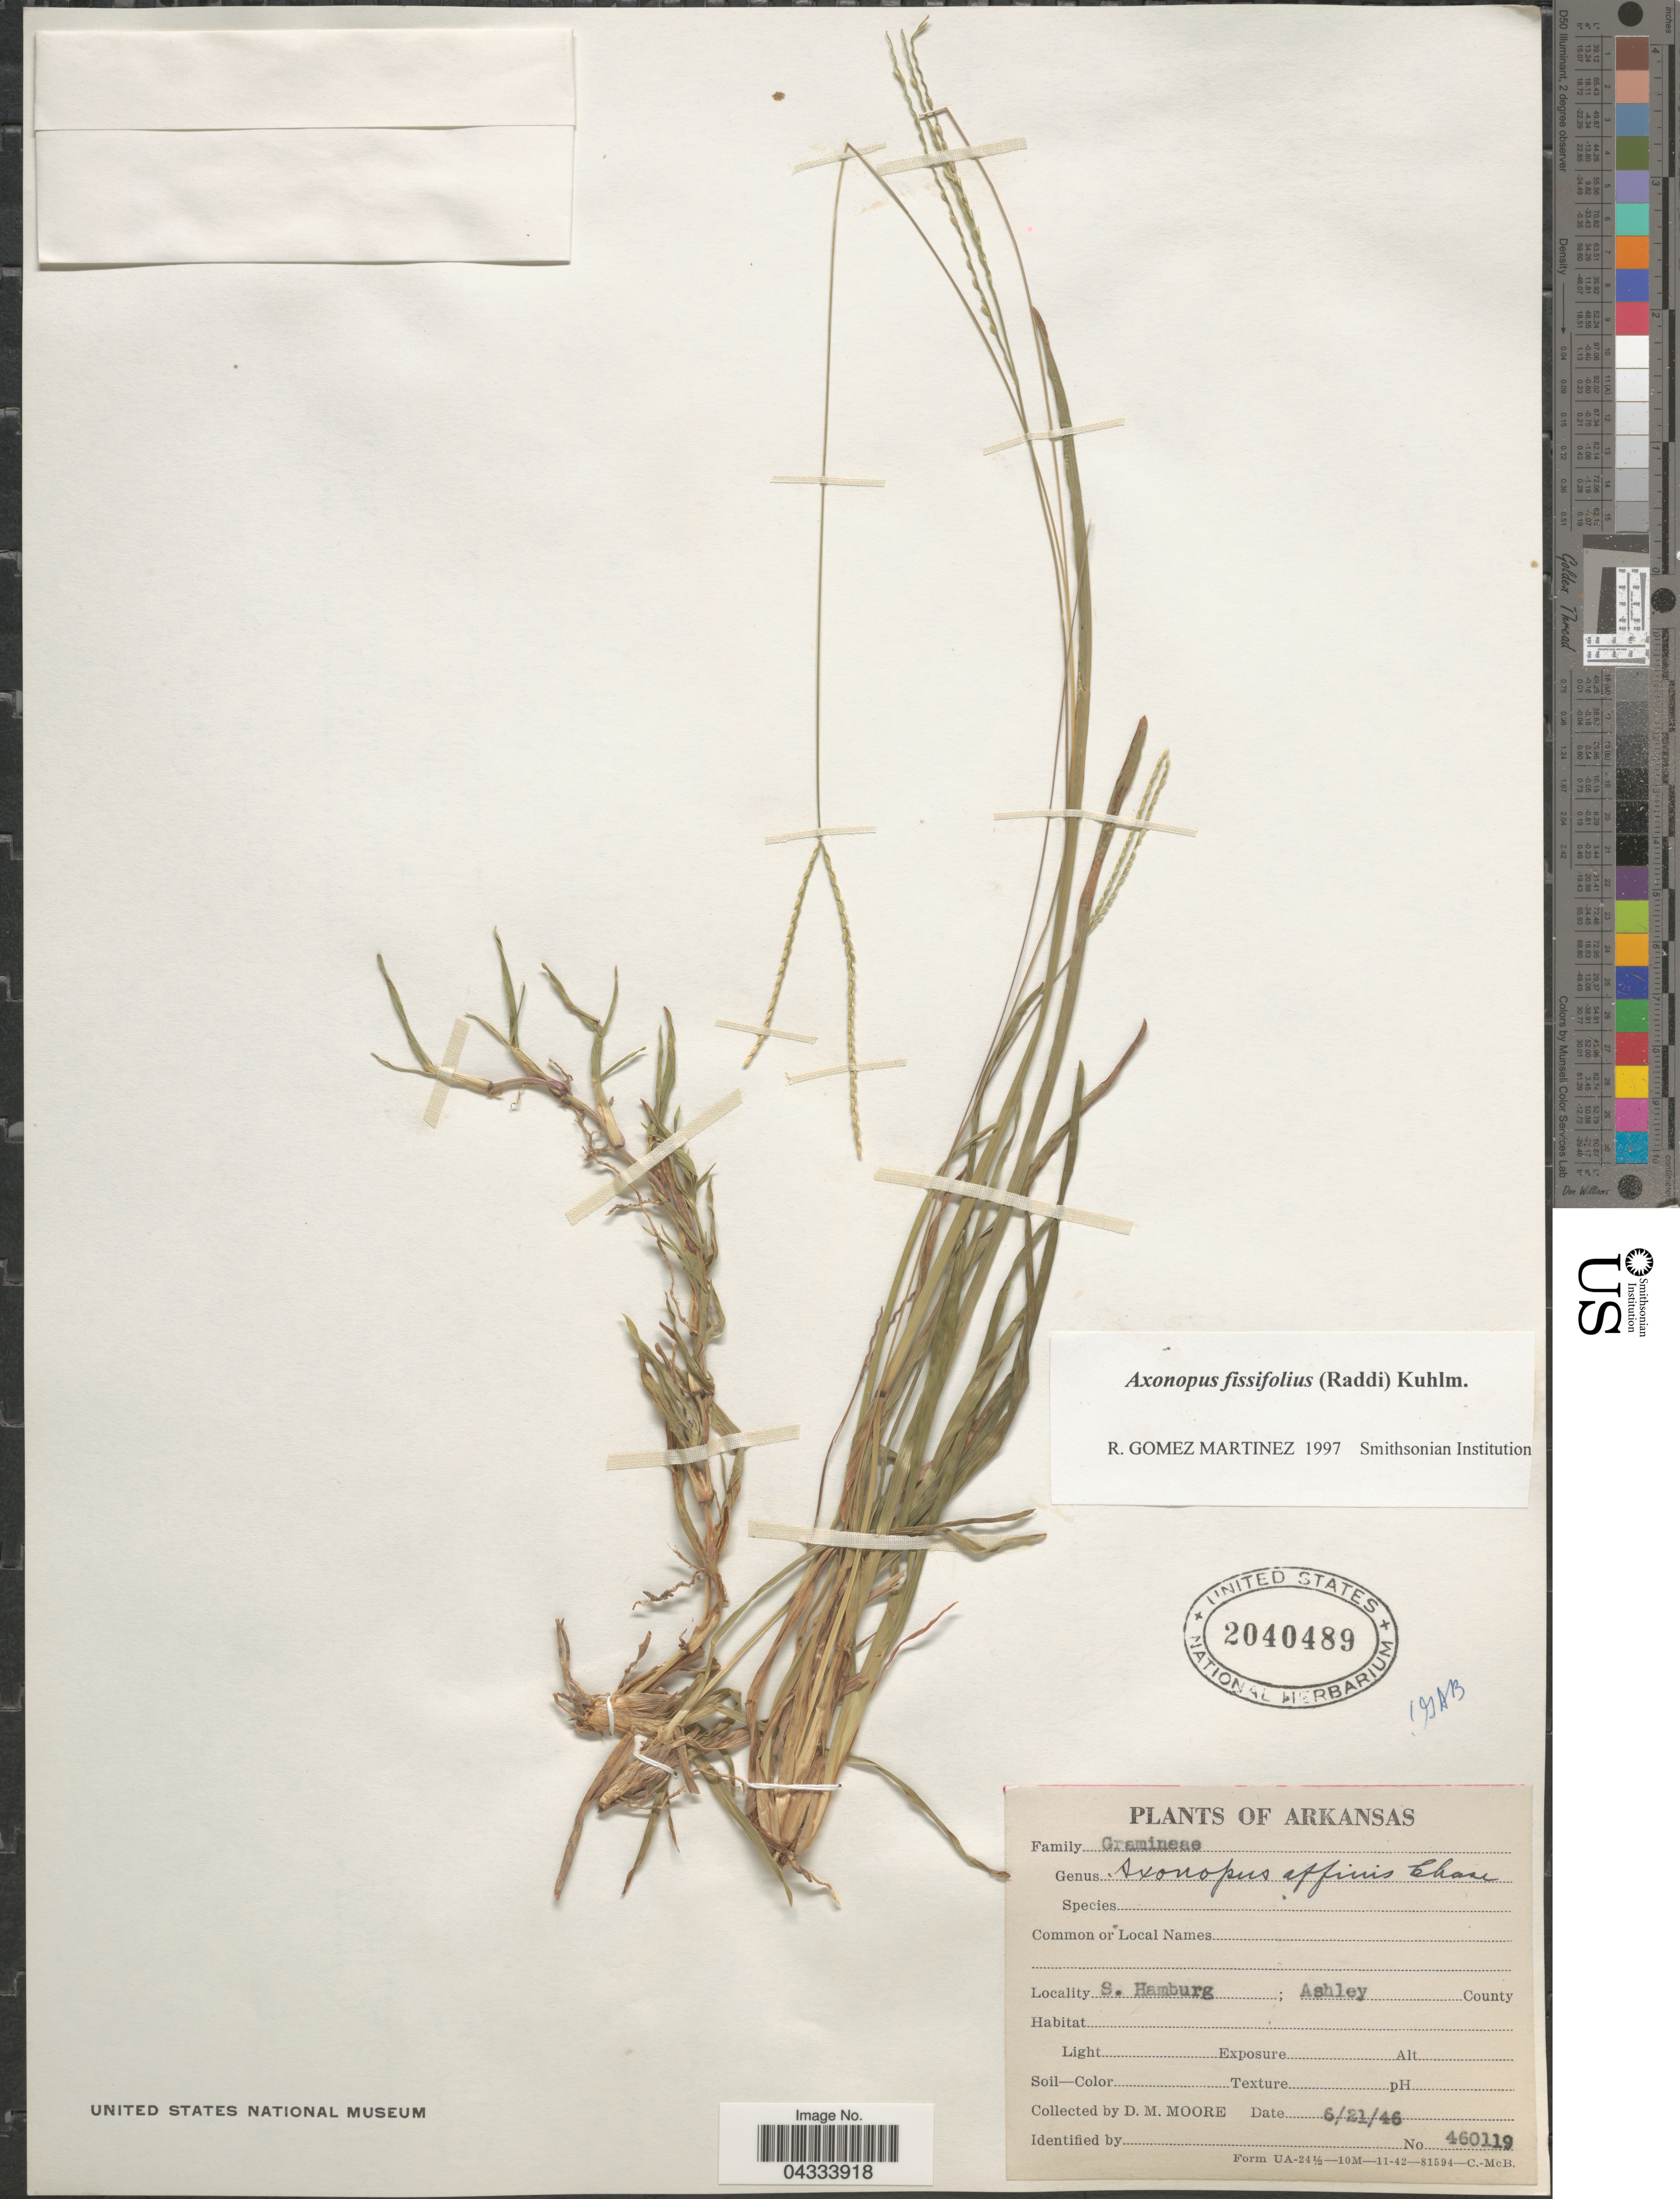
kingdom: Plantae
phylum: Tracheophyta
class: Liliopsida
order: Poales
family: Poaceae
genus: Axonopus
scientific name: Axonopus fissifolius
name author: (Raddi) Kuhlm.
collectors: D. Moore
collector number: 460119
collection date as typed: Transcribed d/m/y: 21/6/46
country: United States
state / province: Arkansas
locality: S. Hamburg; Ashley County.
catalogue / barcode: US 2040489